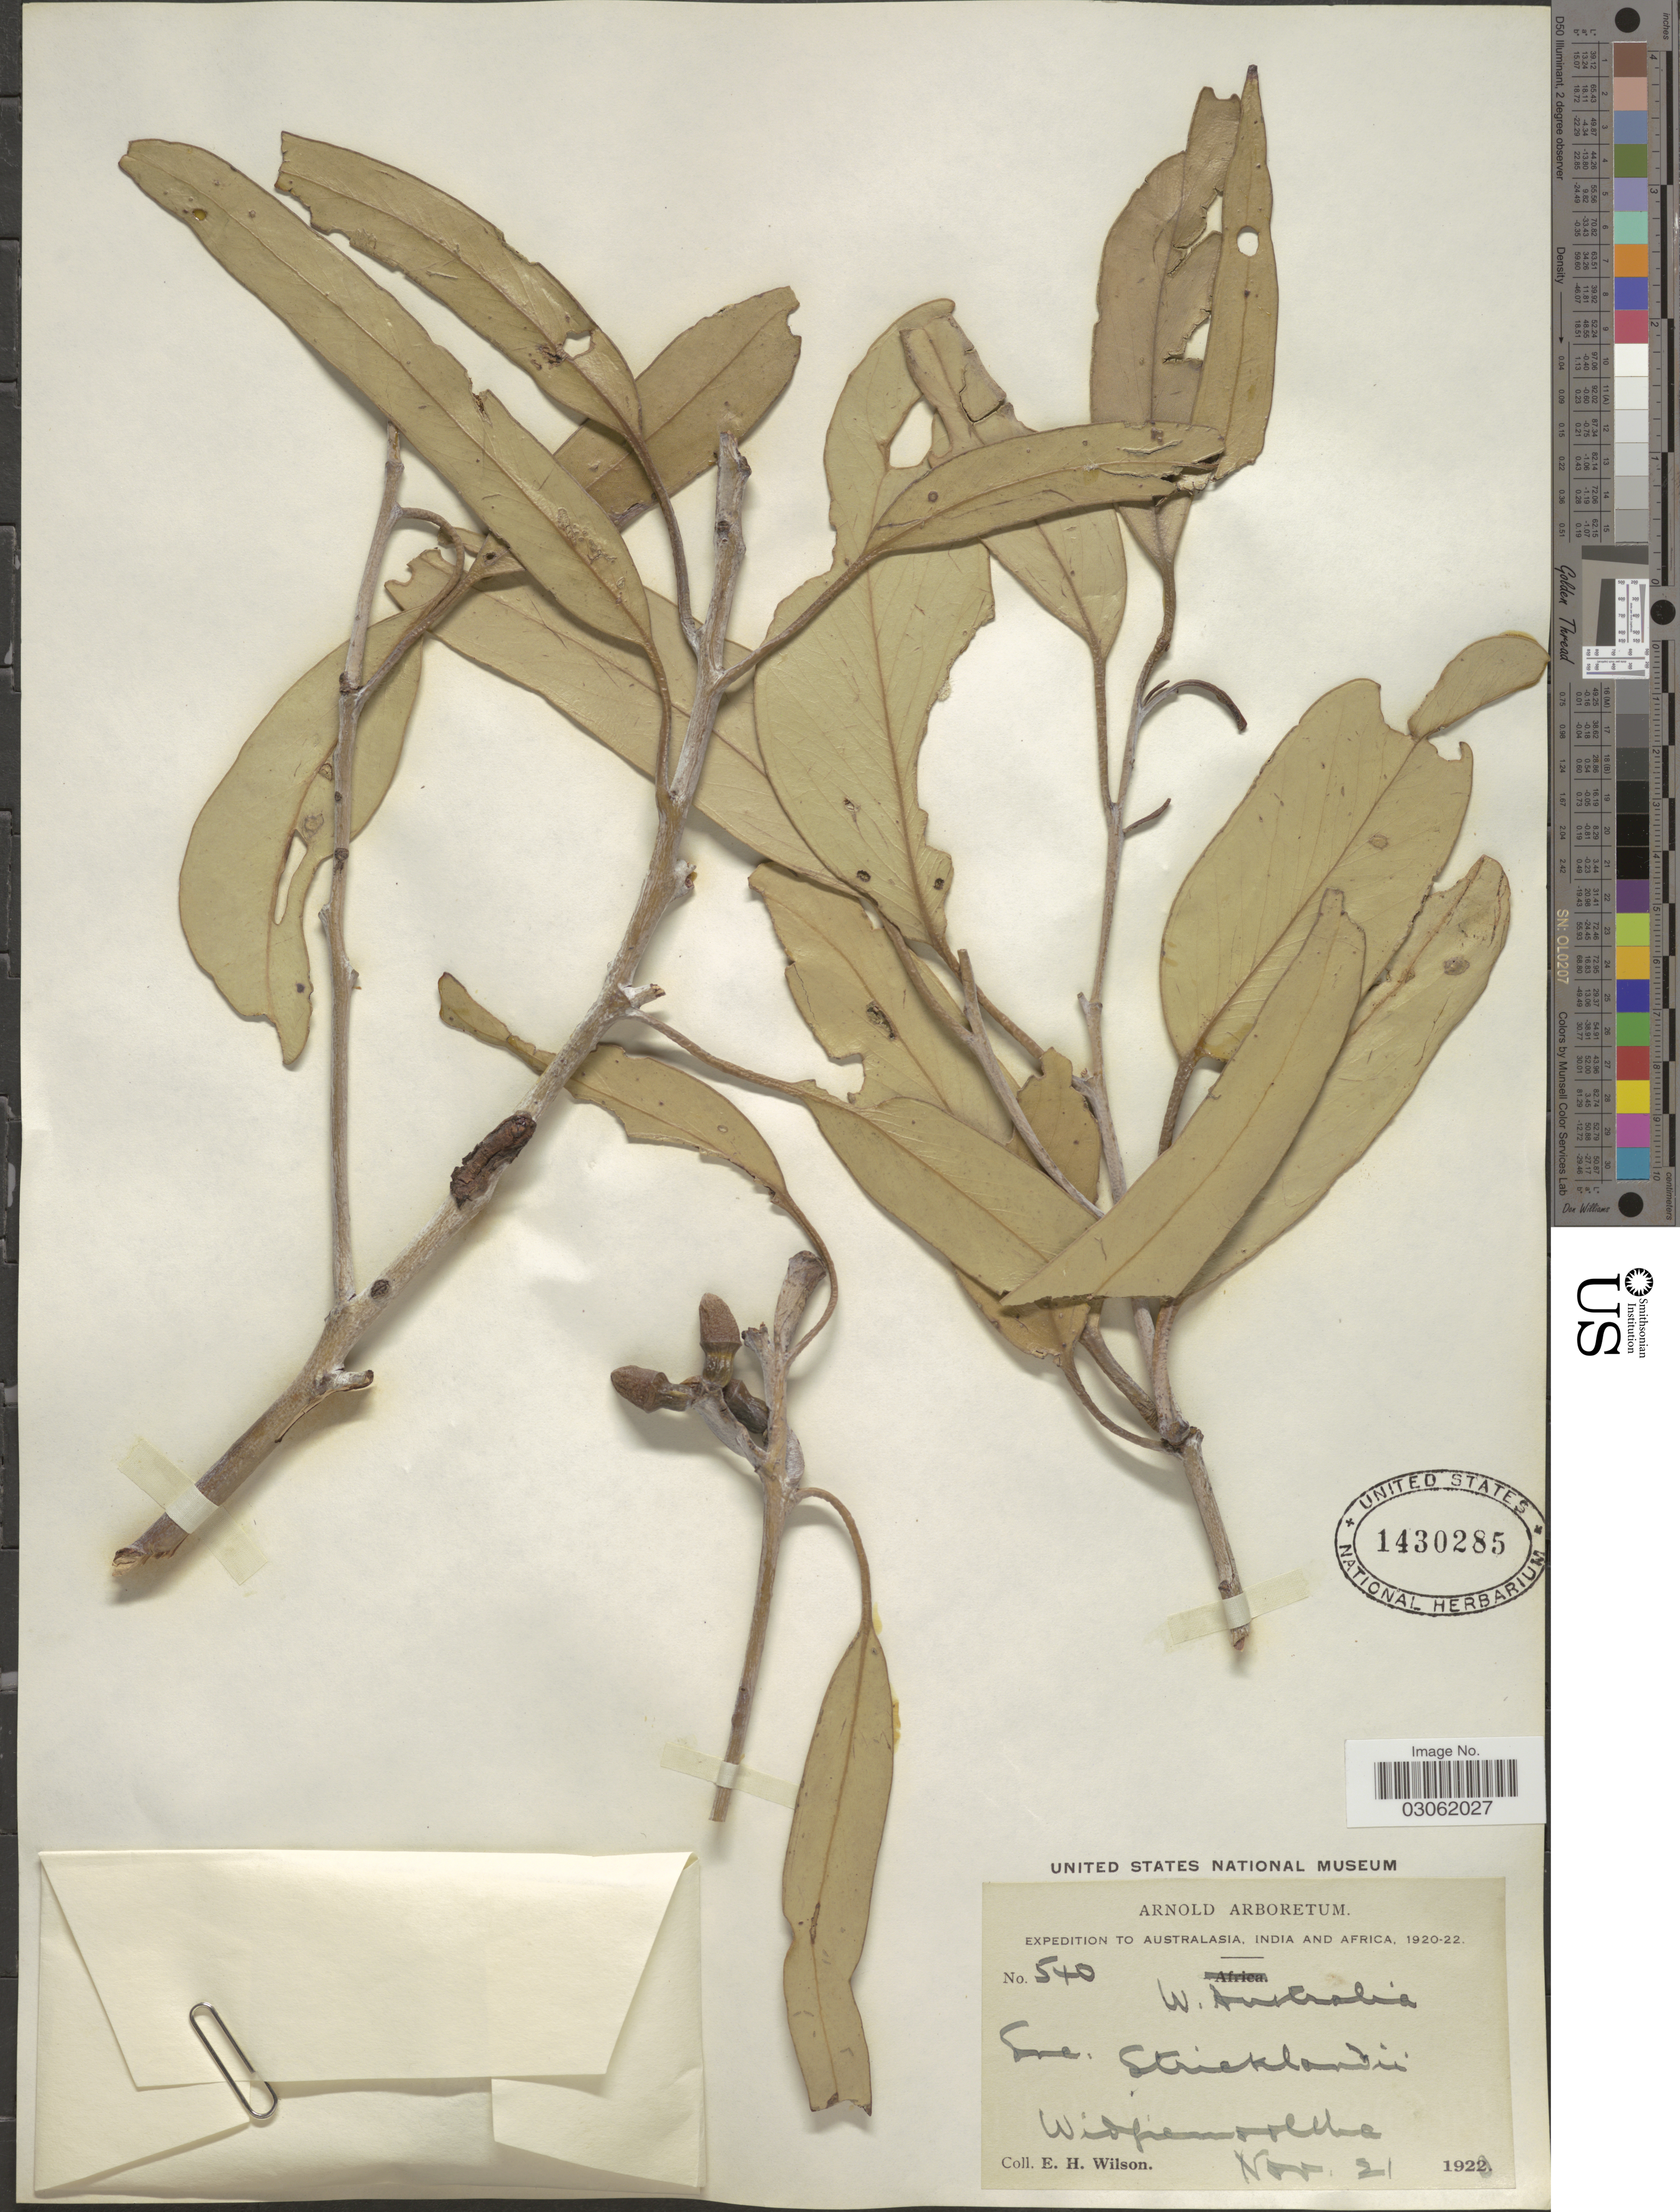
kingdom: Plantae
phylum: Tracheophyta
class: Magnoliopsida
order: Myrtales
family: Myrtaceae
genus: Eucalyptus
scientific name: Eucalyptus stricklandii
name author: Maiden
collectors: E. Wilson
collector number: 540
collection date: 1922-11-21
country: Australia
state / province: Western Australia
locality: W. Australia.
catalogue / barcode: US 1430285